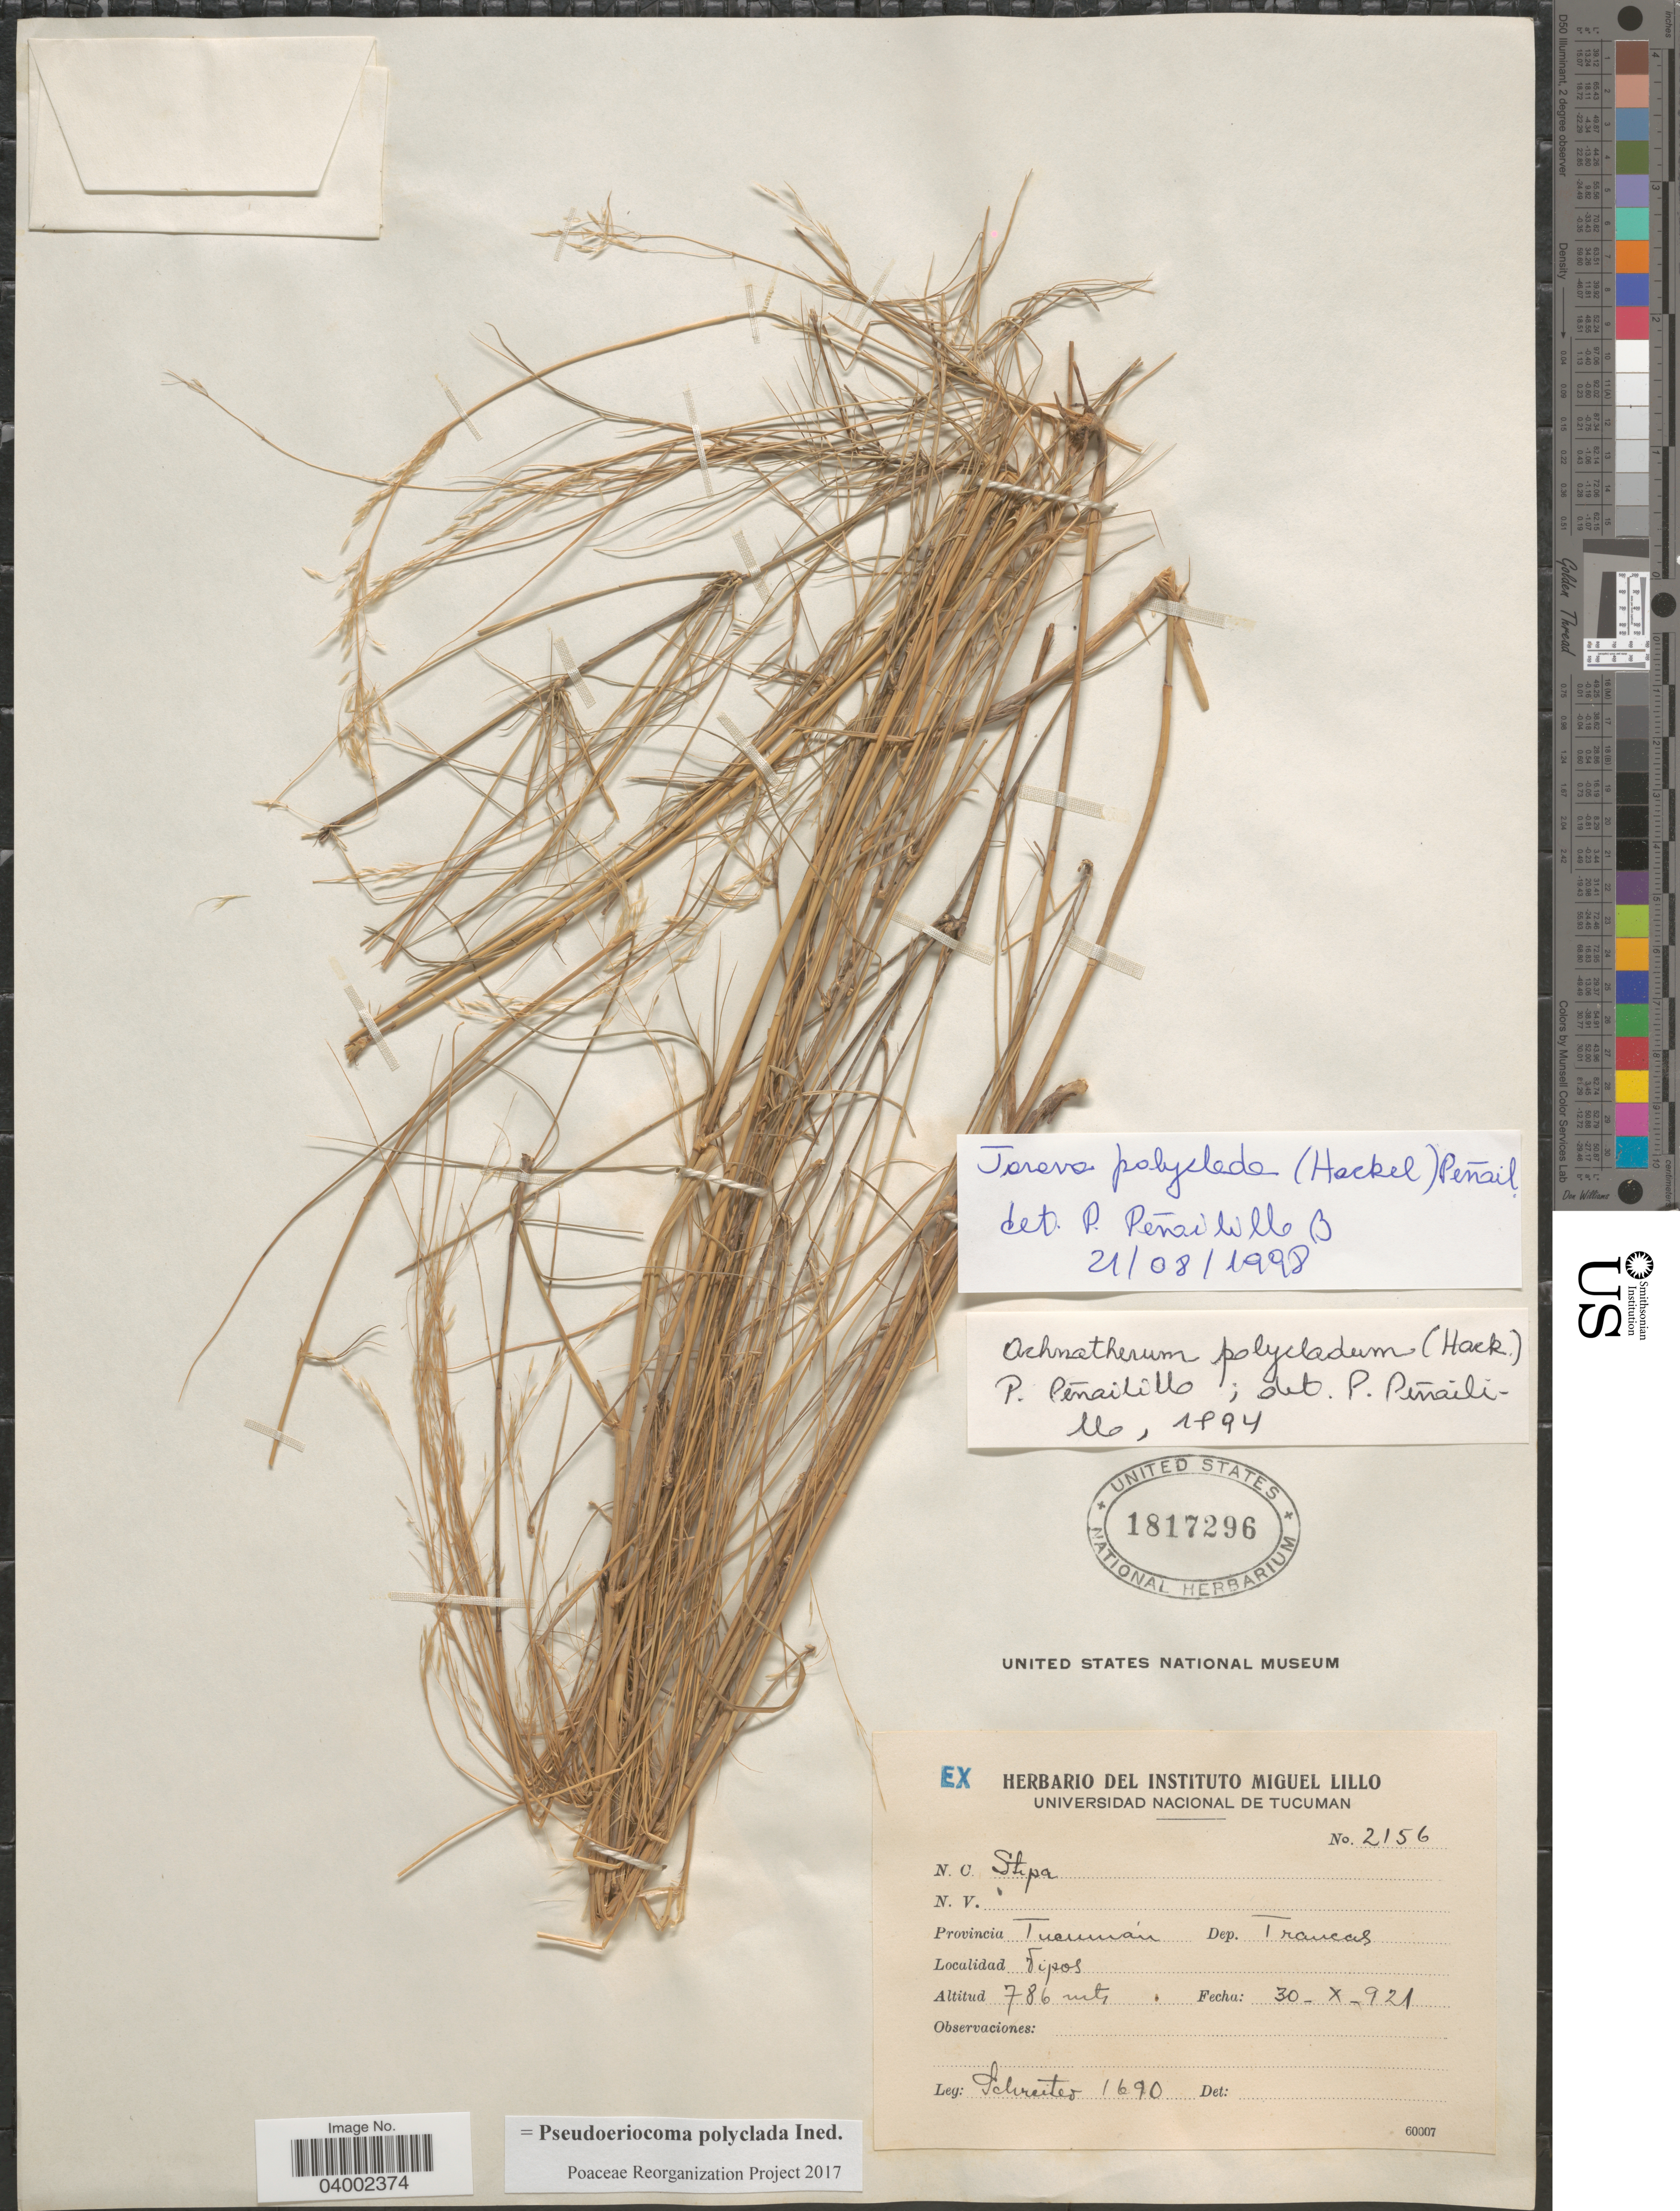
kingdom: Plantae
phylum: Tracheophyta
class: Liliopsida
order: Poales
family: Poaceae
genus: Pseudoeriocoma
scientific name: Pseudoeriocoma ployclada ined.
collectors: -. Schreiter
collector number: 1690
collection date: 1921-10-30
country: Argentina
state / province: Tucuman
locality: Dep. Trancas. Fipos.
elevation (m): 786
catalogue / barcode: US 1817296